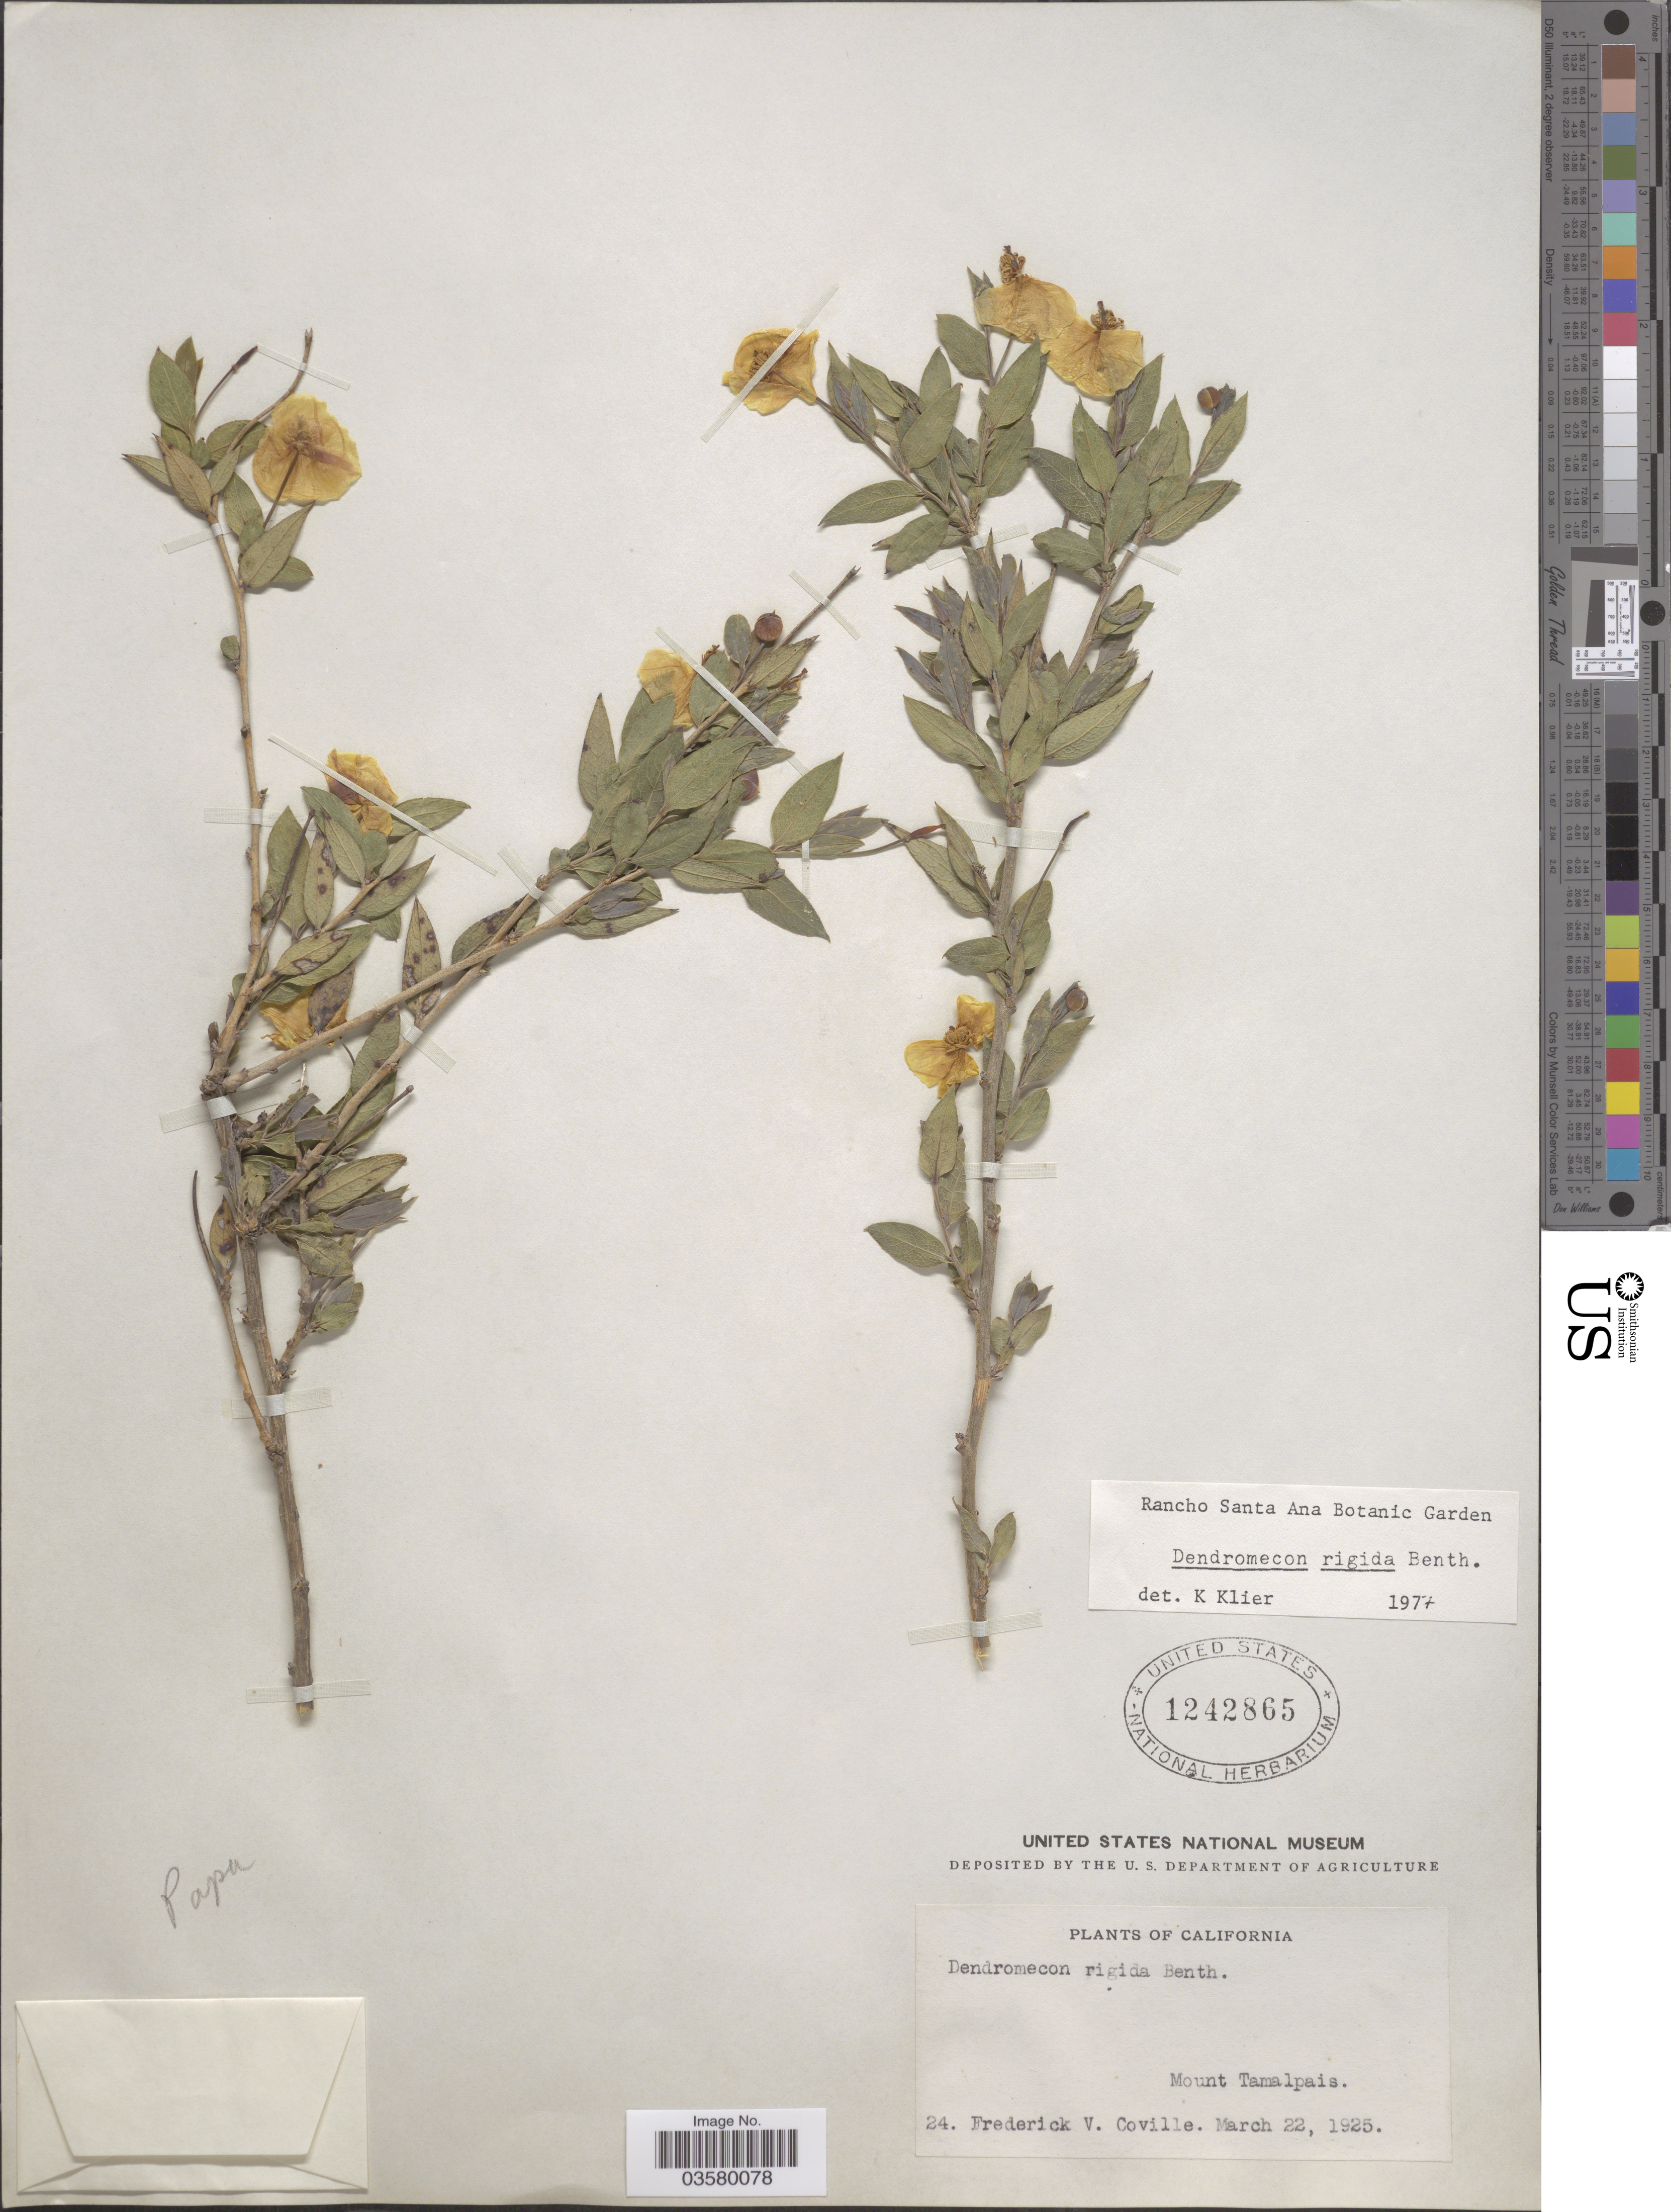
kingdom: Plantae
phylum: Tracheophyta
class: Magnoliopsida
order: Ranunculales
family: Papaveraceae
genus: Dendromecon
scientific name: Dendromecon rigida subsp. rigida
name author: Benth.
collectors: F. V. Coville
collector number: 24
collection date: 1925-03-22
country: United States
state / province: California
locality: Mount Tamalpais.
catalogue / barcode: US 1242865